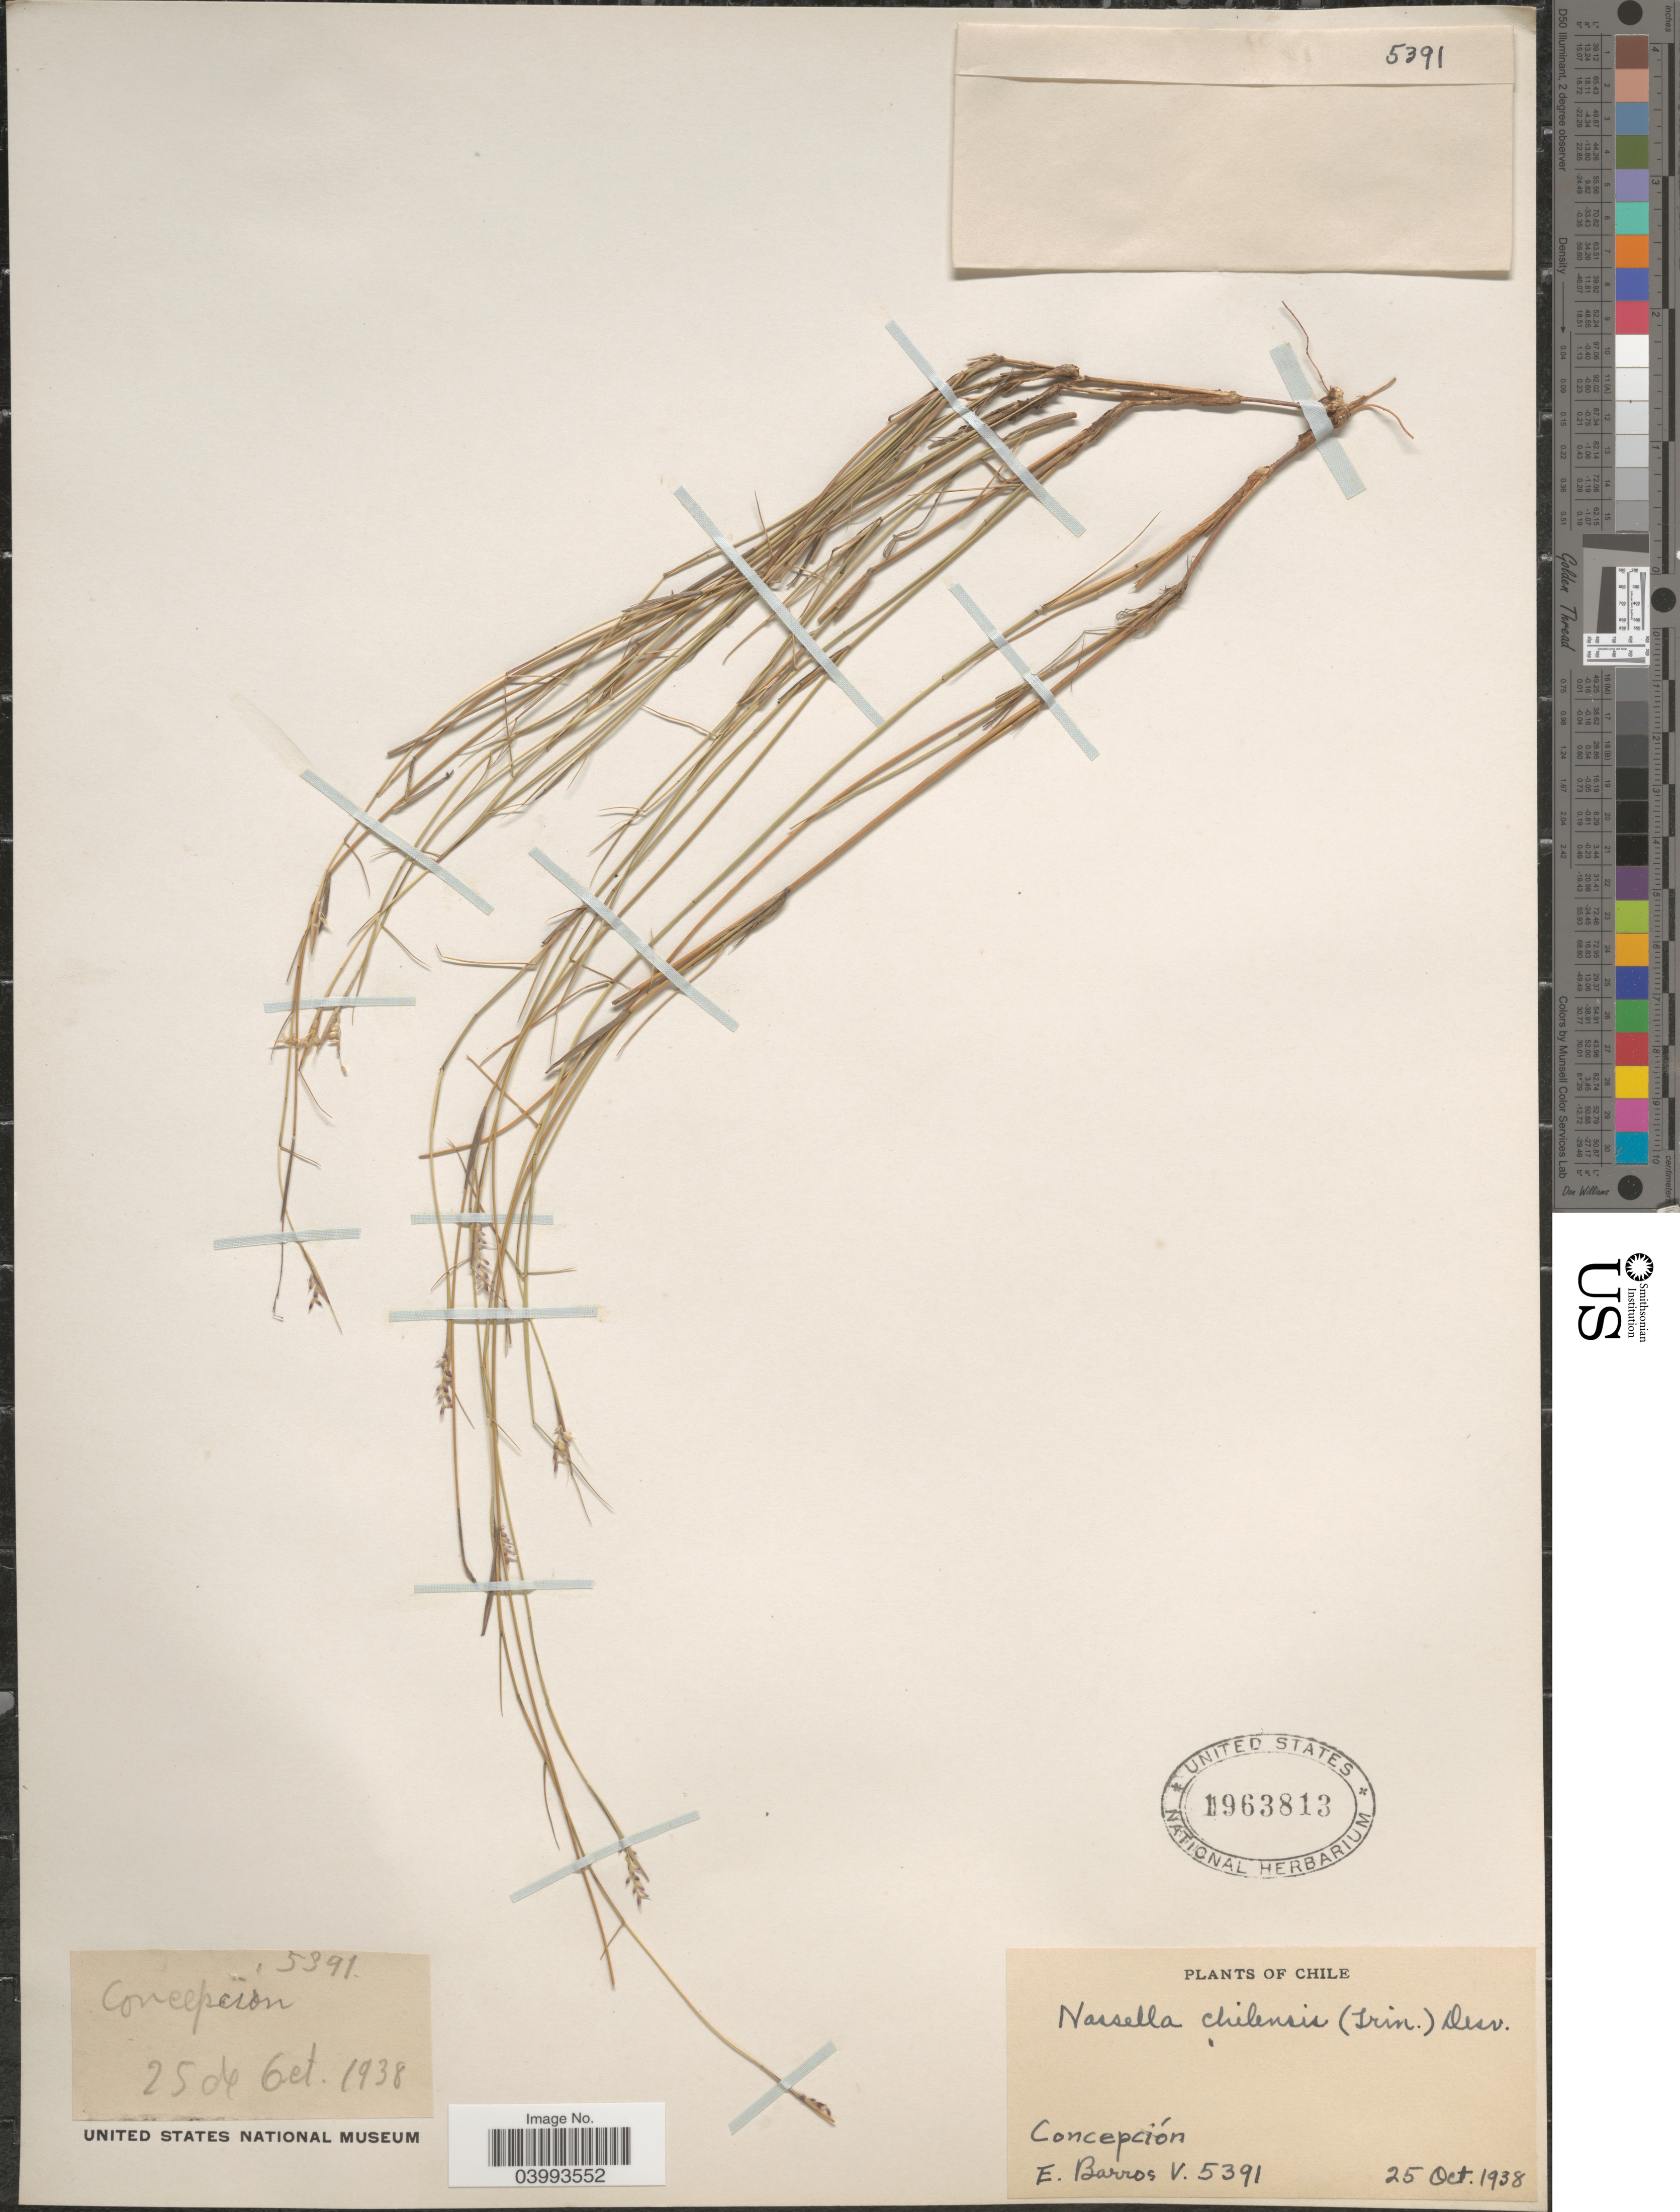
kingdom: Plantae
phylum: Tracheophyta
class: Liliopsida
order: Poales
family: Poaceae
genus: Nassella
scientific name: Nassella chilensis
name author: (Trin.) É. Desv.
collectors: E. Barros V.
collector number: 5391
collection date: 1938-10-25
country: Chile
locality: Concepcíon.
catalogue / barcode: US 1963813